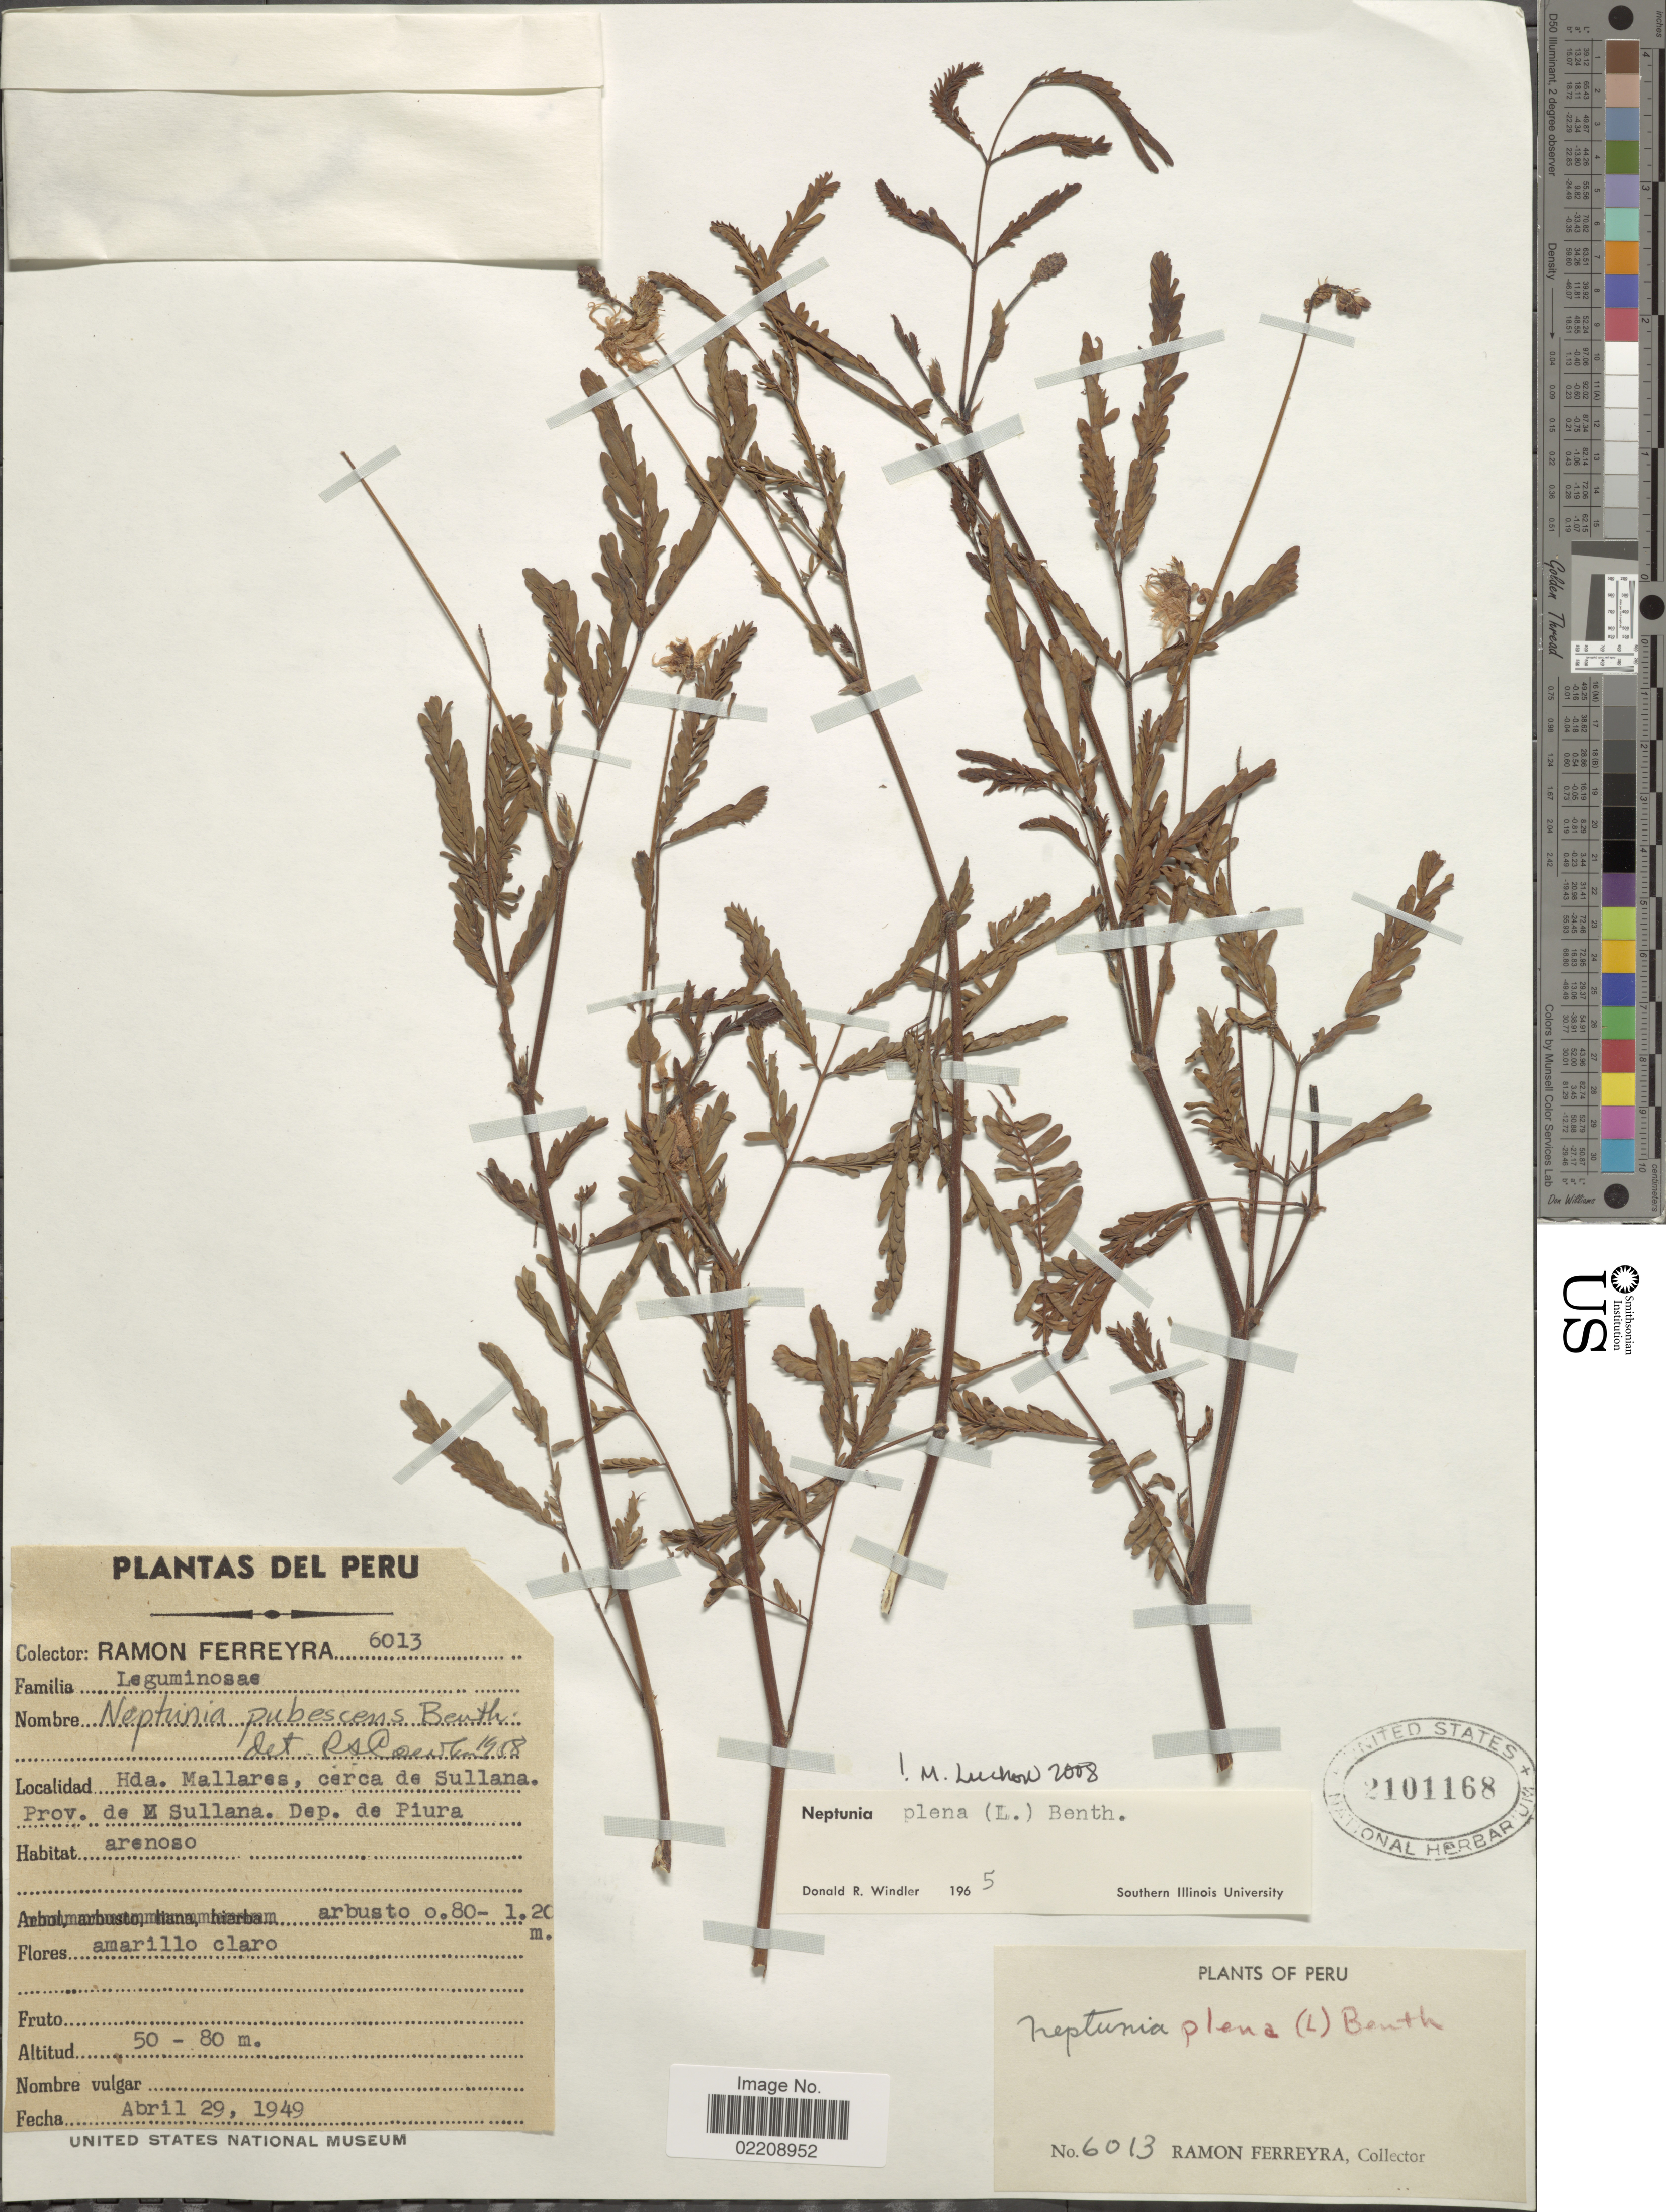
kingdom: Plantae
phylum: Tracheophyta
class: Magnoliopsida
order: Fabales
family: Fabaceae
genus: Neptunia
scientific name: Neptunia plena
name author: (L.) Benth.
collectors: R. A. Ferreyra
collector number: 6013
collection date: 1949-04-29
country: Peru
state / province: Piura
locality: Hda. Mallares, cerca de Sullana. Prov. de Sullana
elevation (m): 50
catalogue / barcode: US 2101168